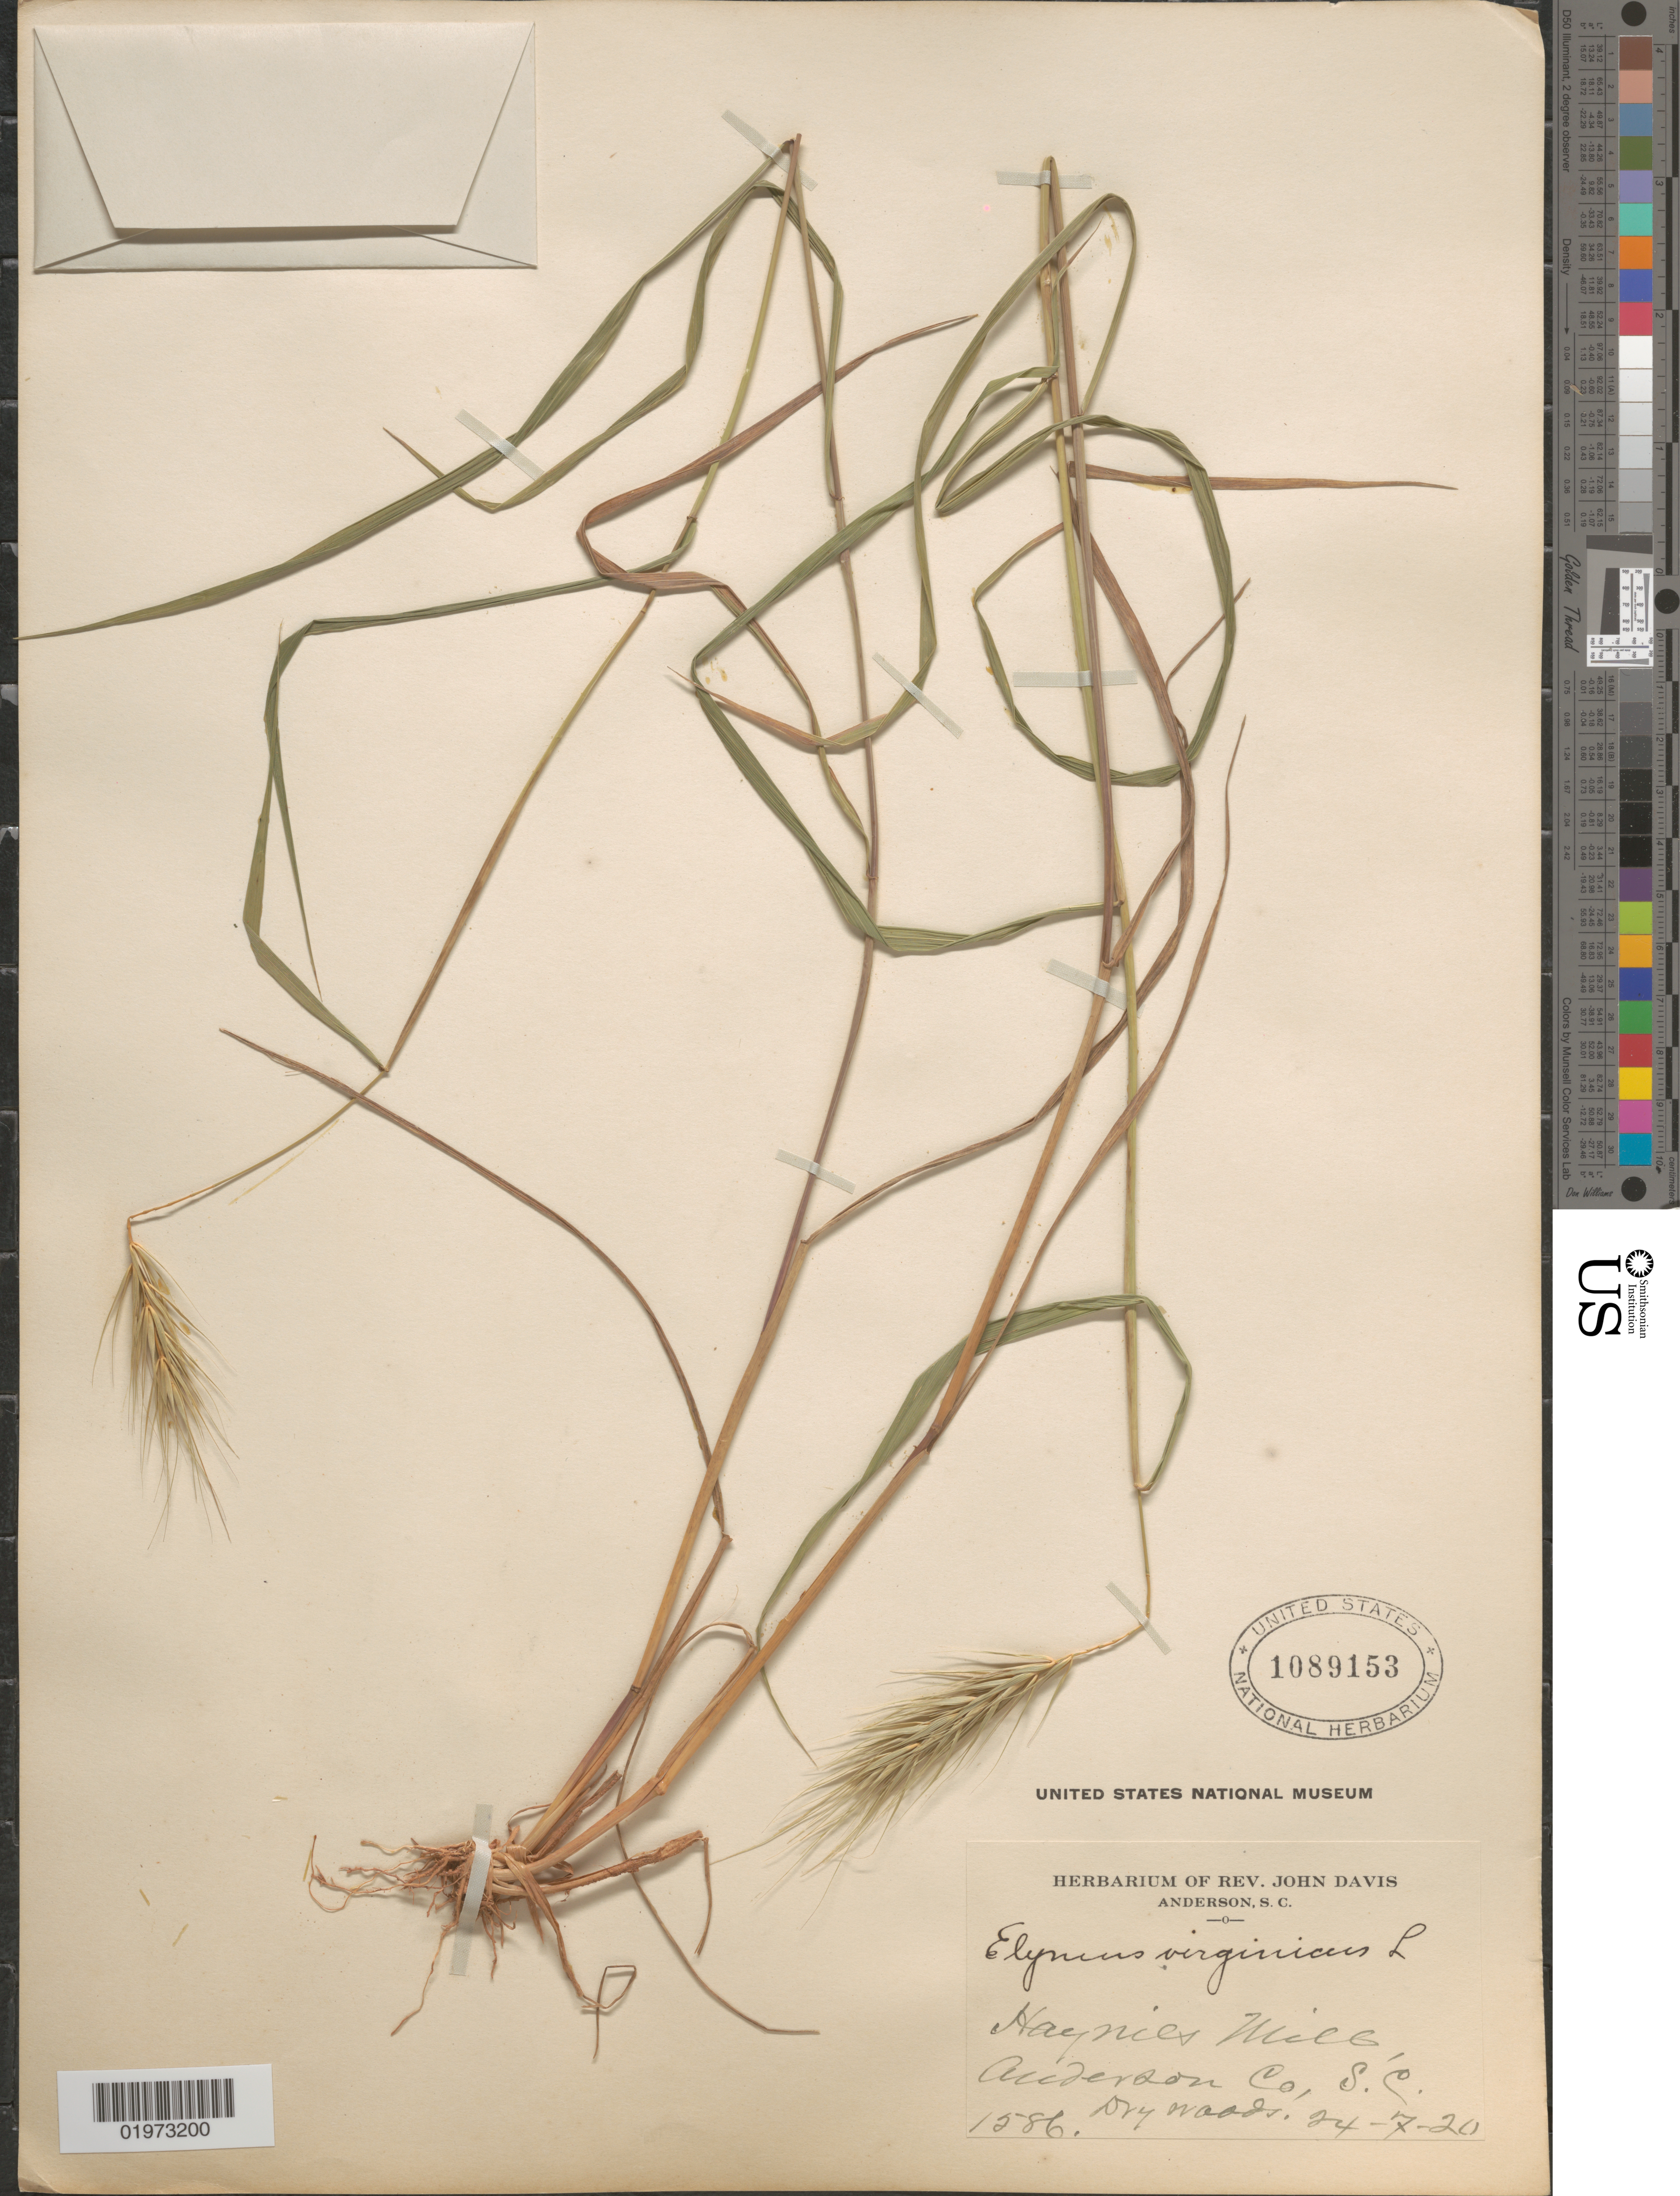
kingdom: Plantae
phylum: Tracheophyta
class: Liliopsida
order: Poales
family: Poaceae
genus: Elymus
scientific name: Elymus virginicus var. virginicus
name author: L.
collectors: ex herb. Rev. John Davis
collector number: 1586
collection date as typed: Transcribed d/m/y: 24/7/20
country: United States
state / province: South Carolina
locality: Haynie's Mill. Anderson Co. Dry woods.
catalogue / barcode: US 1089153